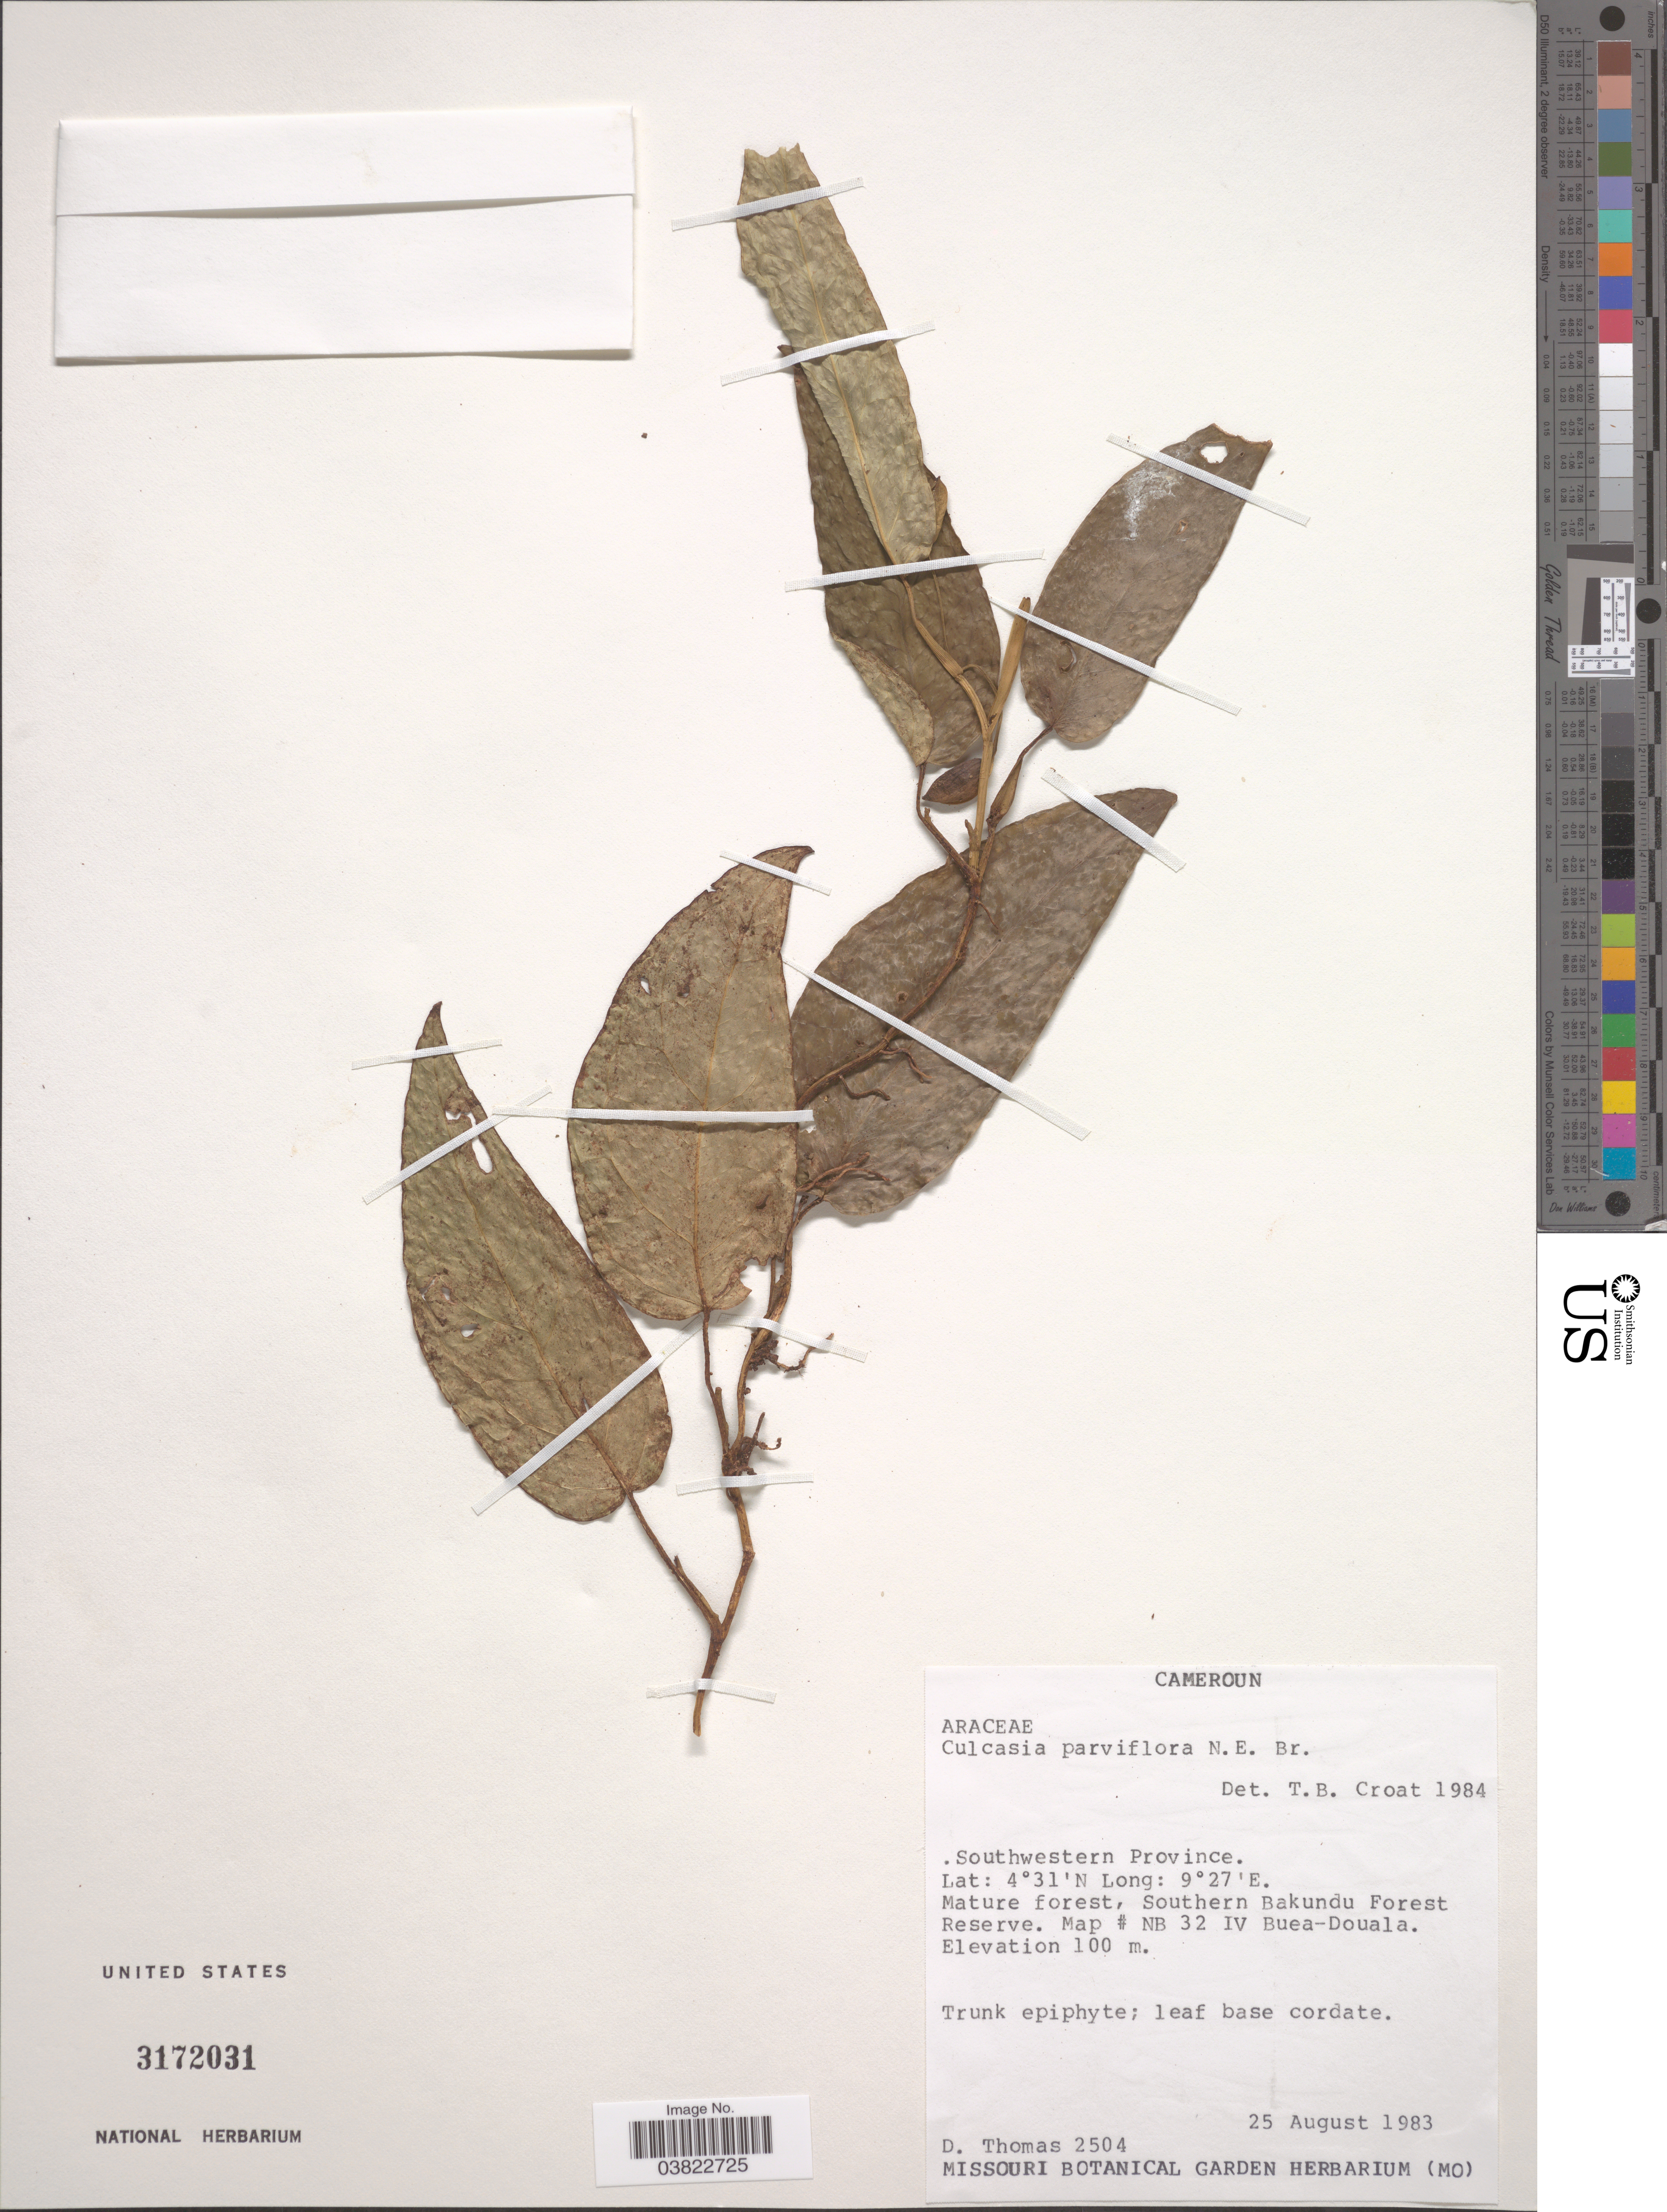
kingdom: Plantae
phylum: Tracheophyta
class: Liliopsida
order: Alismatales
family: Araceae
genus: Culcasia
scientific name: Culcasia parviflora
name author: N.E. Br.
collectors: D. Thomas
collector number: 2504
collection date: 1983-08-25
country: Cameroon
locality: Southwestern Province. Mature forest, Southern Bakundu Forest Reserve. Map # NB 32 IV Buea-Douala.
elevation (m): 100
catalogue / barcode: US 3172031